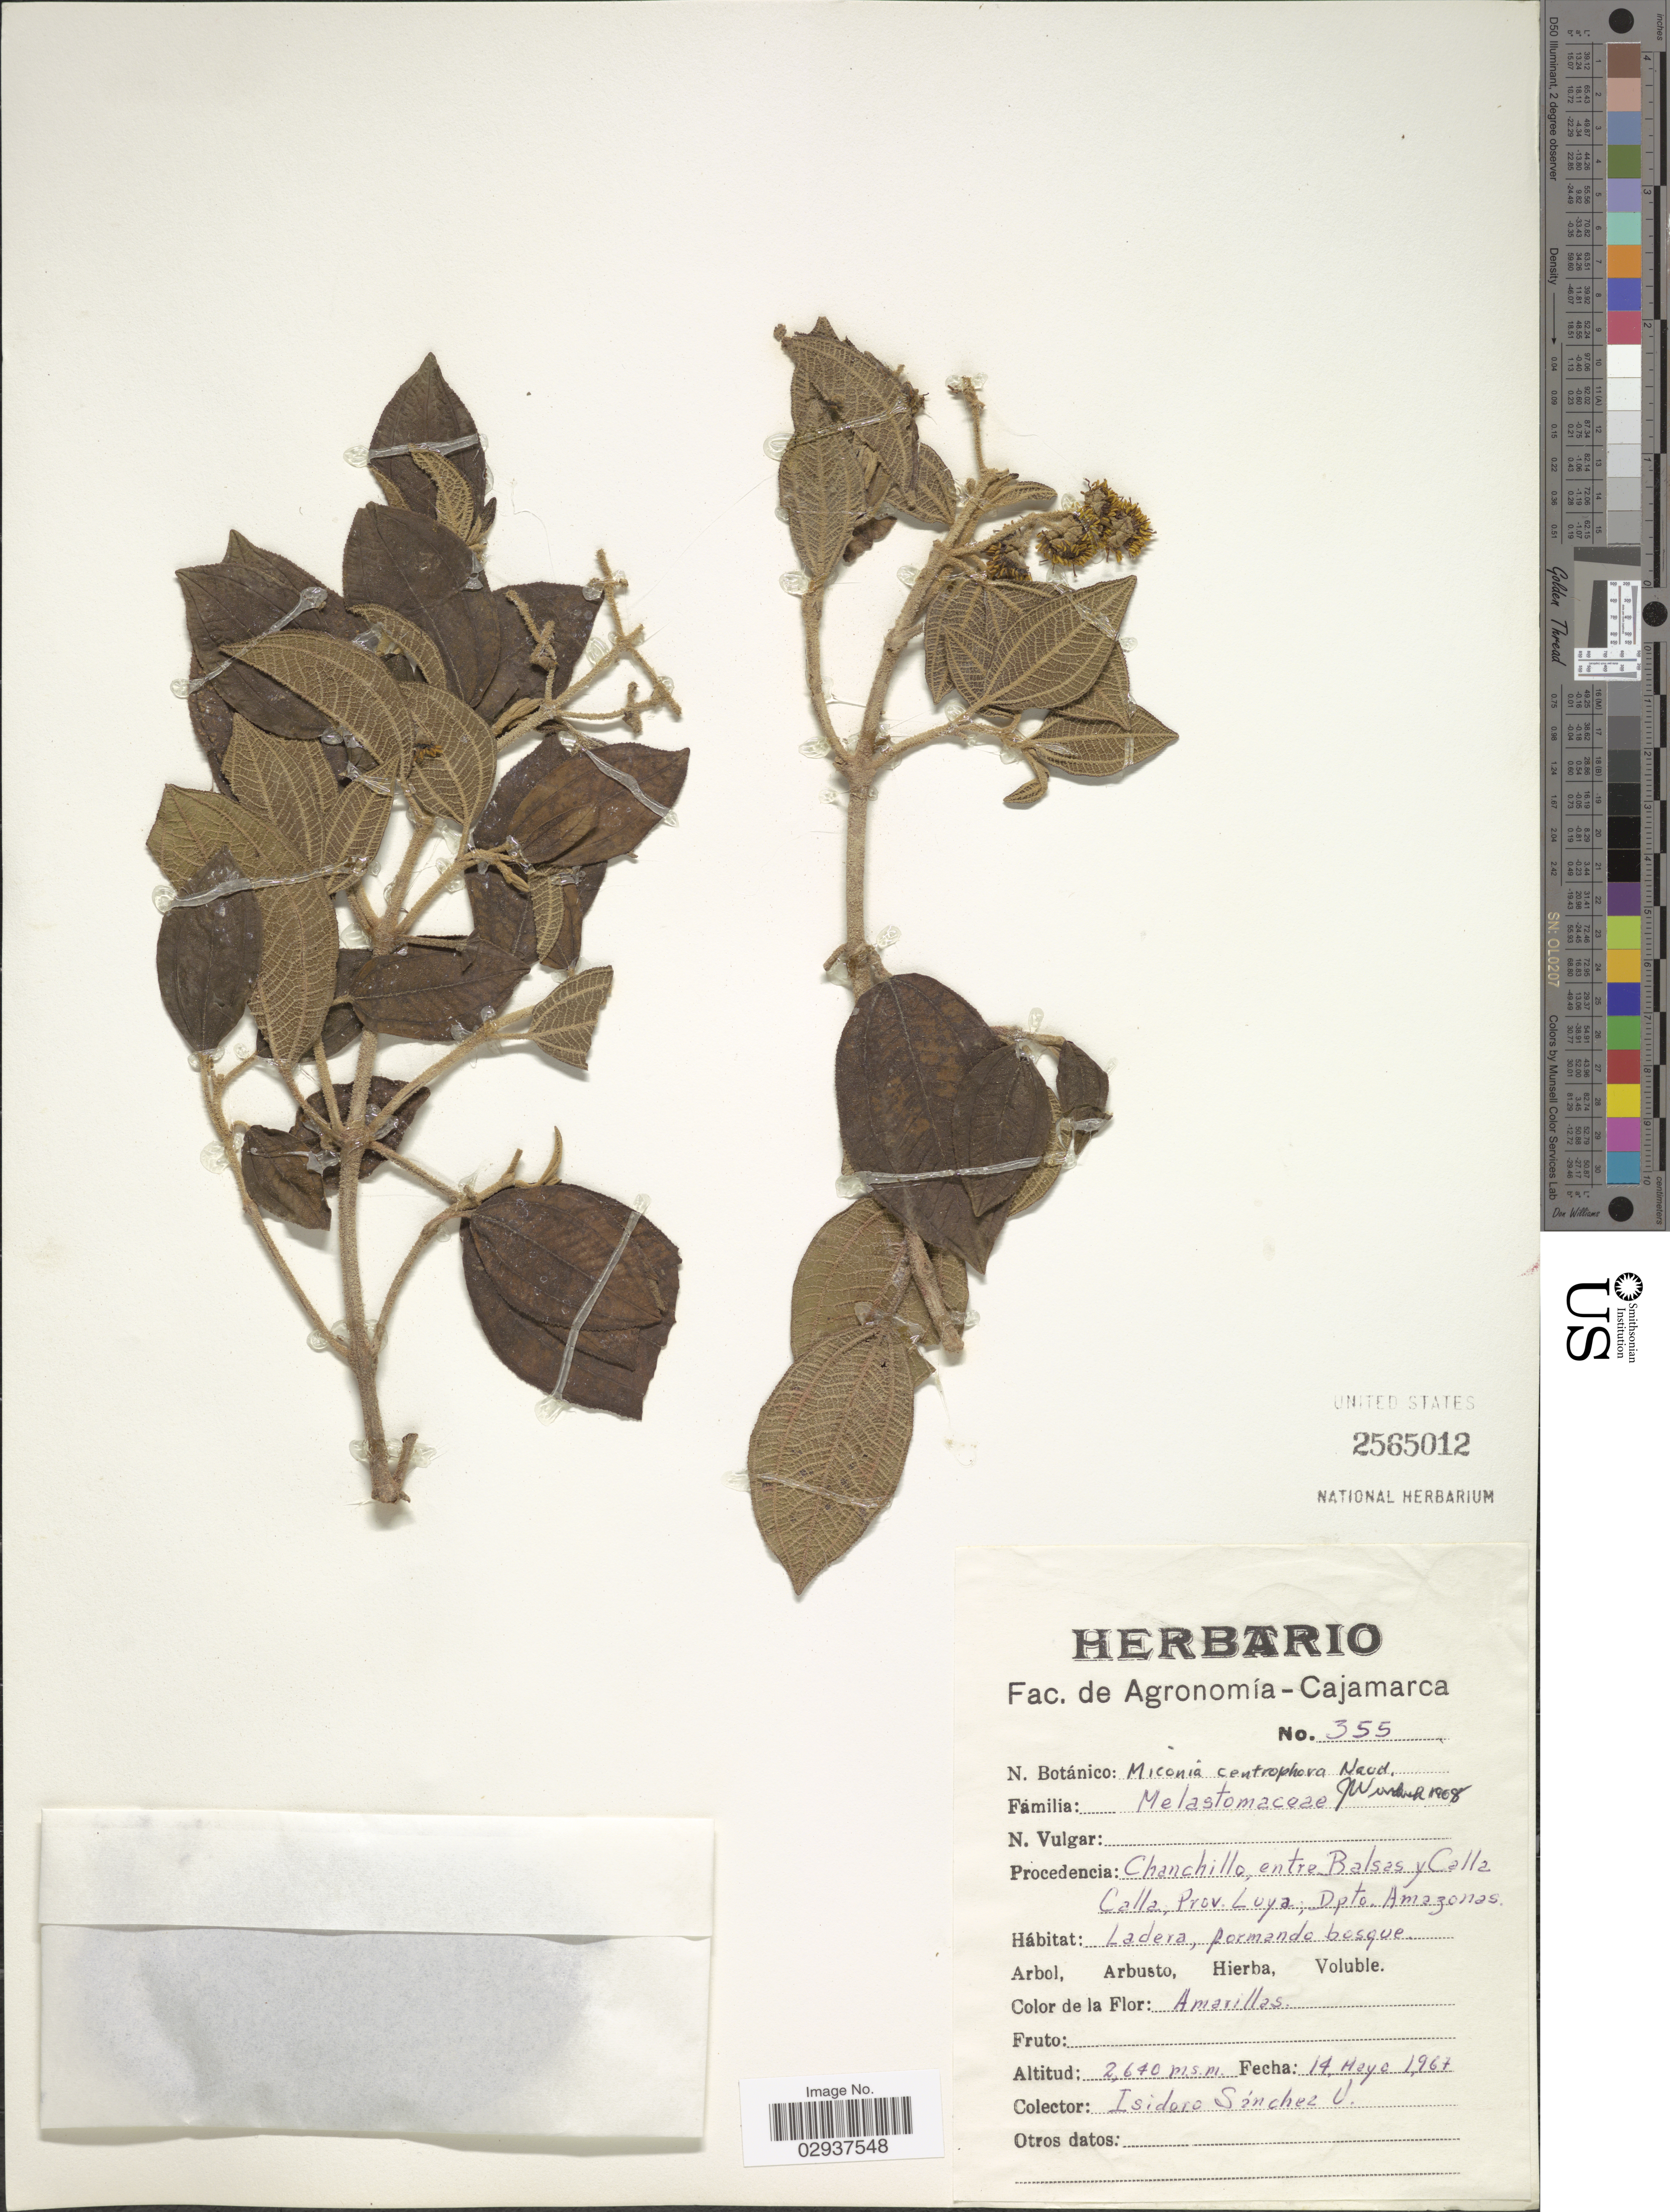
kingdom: Plantae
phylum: Tracheophyta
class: Magnoliopsida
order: Myrtales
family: Melastomataceae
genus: Miconia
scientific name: Miconia centrophora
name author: Naudin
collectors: I. M. Sánchez Vega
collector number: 355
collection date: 1967-05-14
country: Peru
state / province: Amazonas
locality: Chanchillo, entre Balsas y Calla Calla, Prov. Luya; Dpto. Amazonas.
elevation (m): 2640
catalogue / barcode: US 2565012